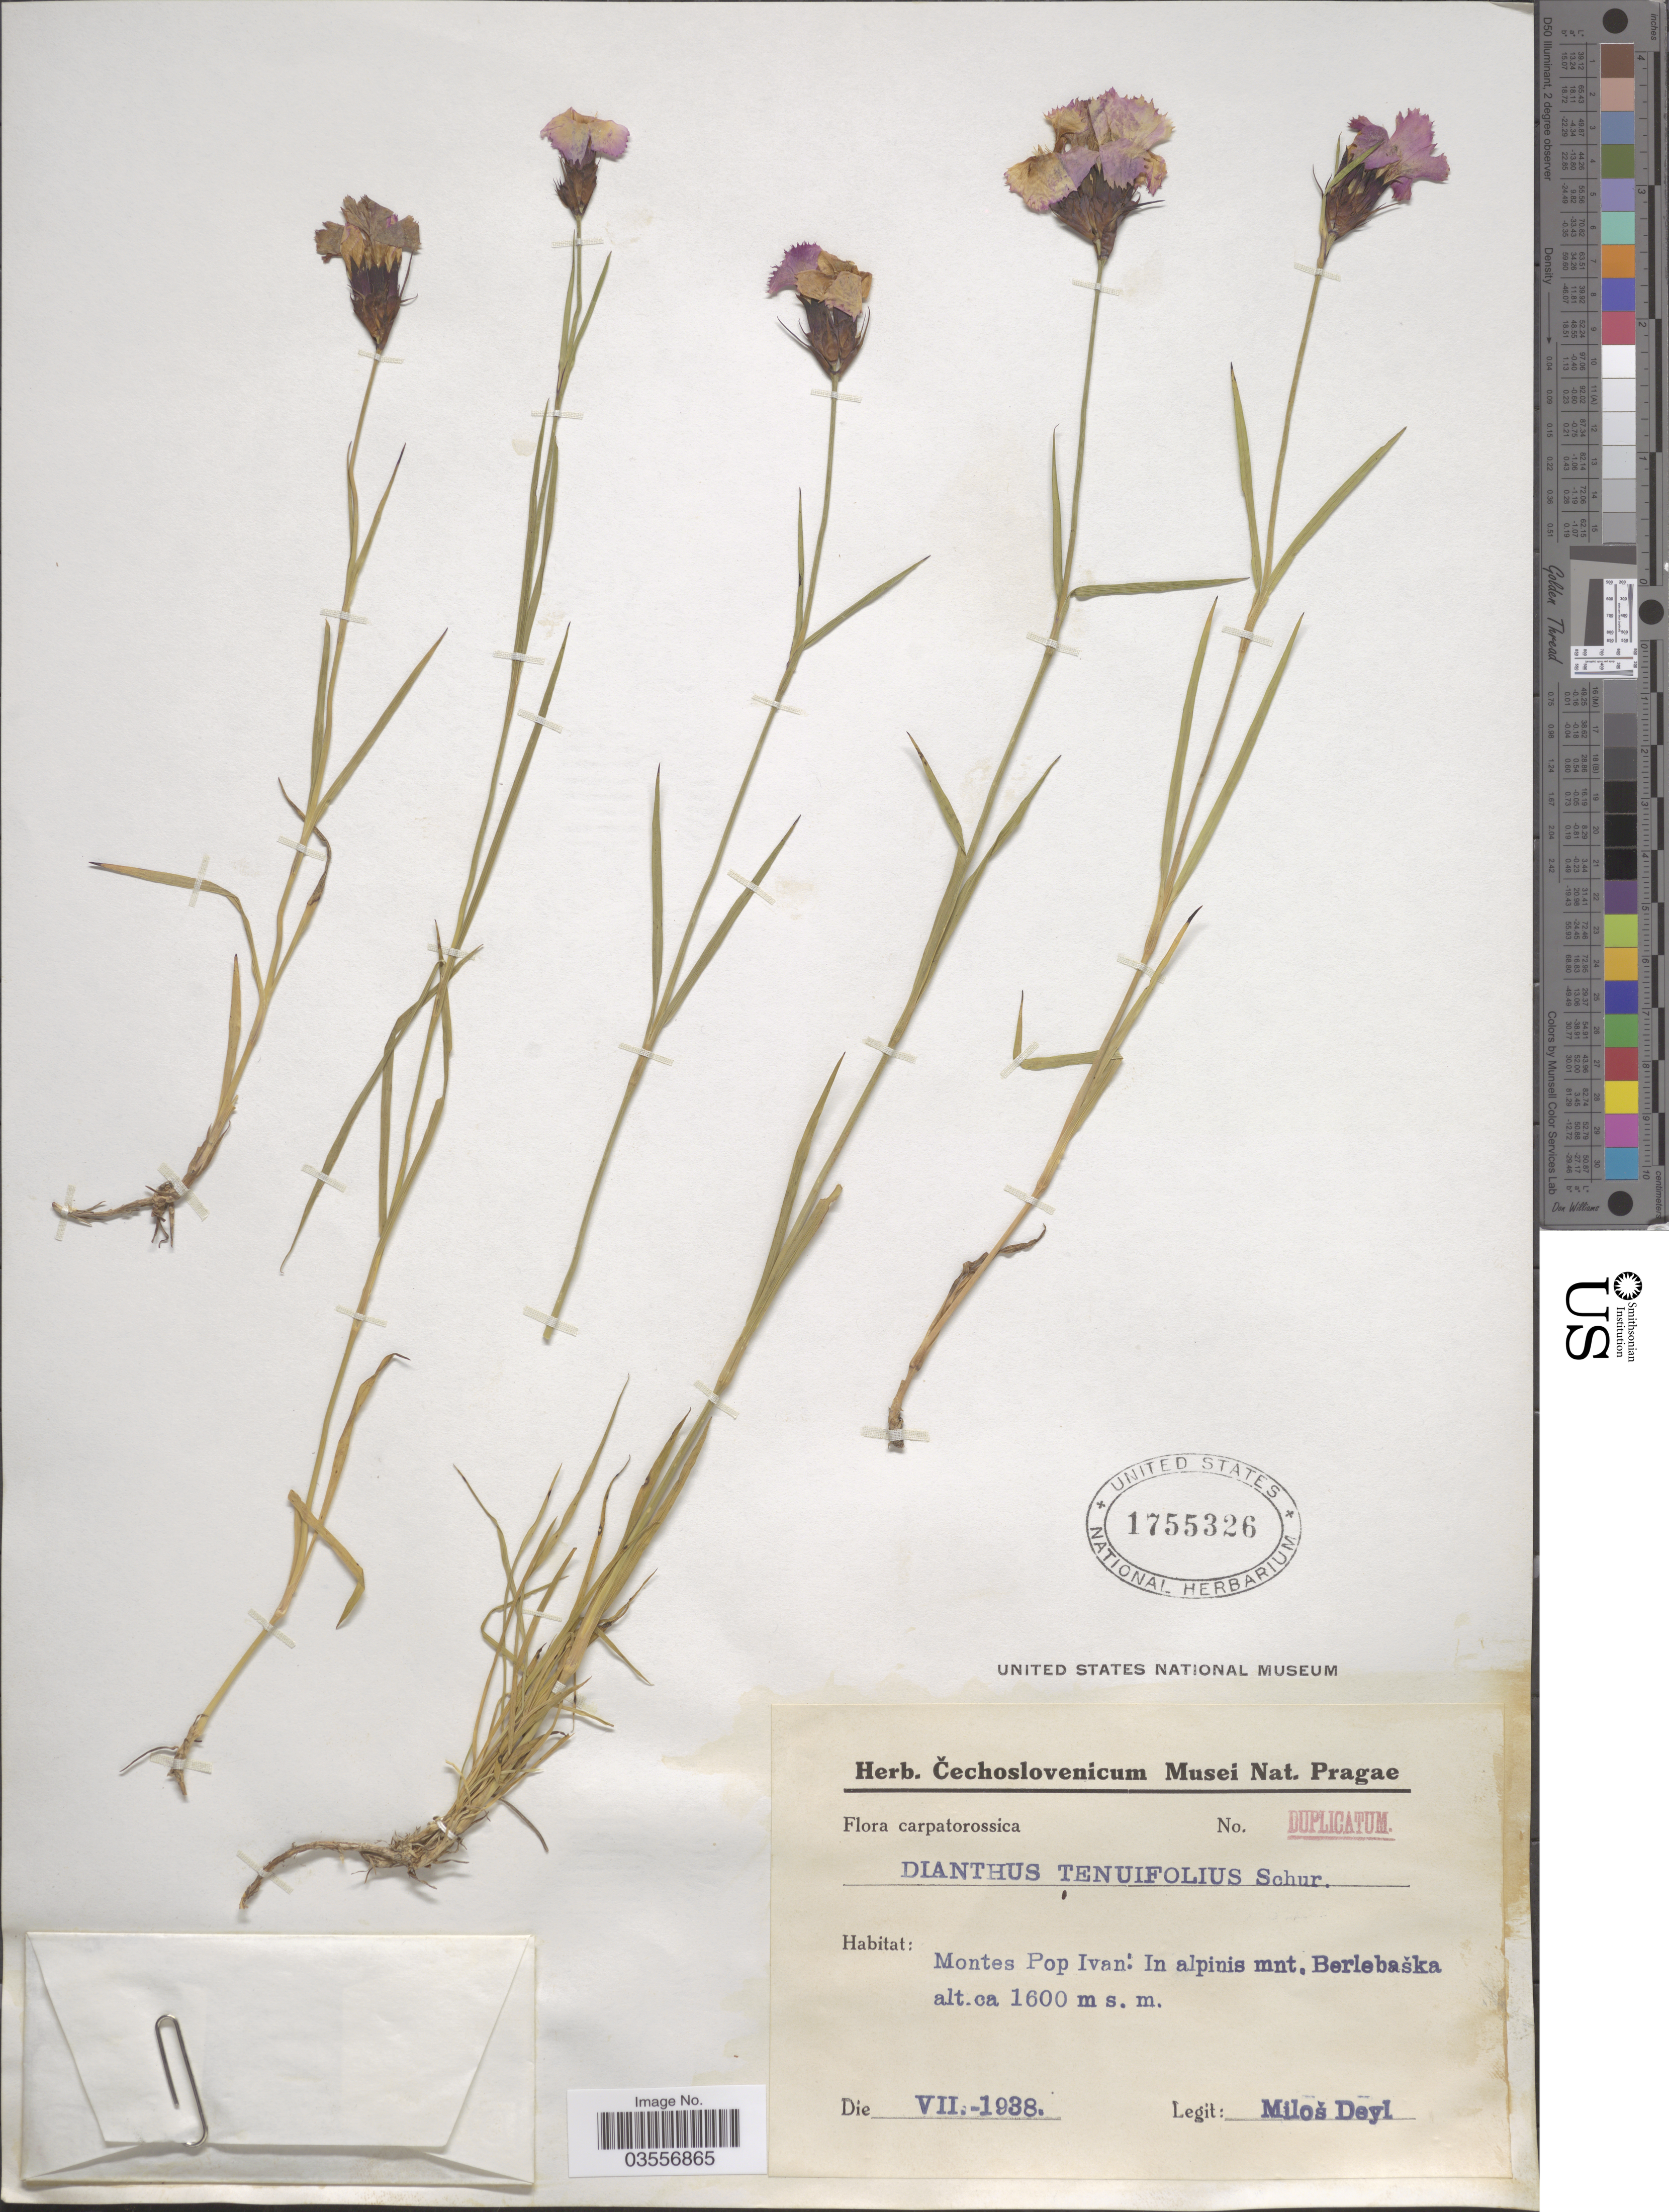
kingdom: Plantae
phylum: Tracheophyta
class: Magnoliopsida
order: Caryophyllales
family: Caryophyllaceae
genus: Dianthus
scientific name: Dianthus tenuifolius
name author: Schur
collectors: M. Deyl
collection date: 1938-07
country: Czechia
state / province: Prague, Capital District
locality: Carpatorossica. Montes Pop Ivan. In alpinis mnt. Berlebaška.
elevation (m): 1600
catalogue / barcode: US 1755326